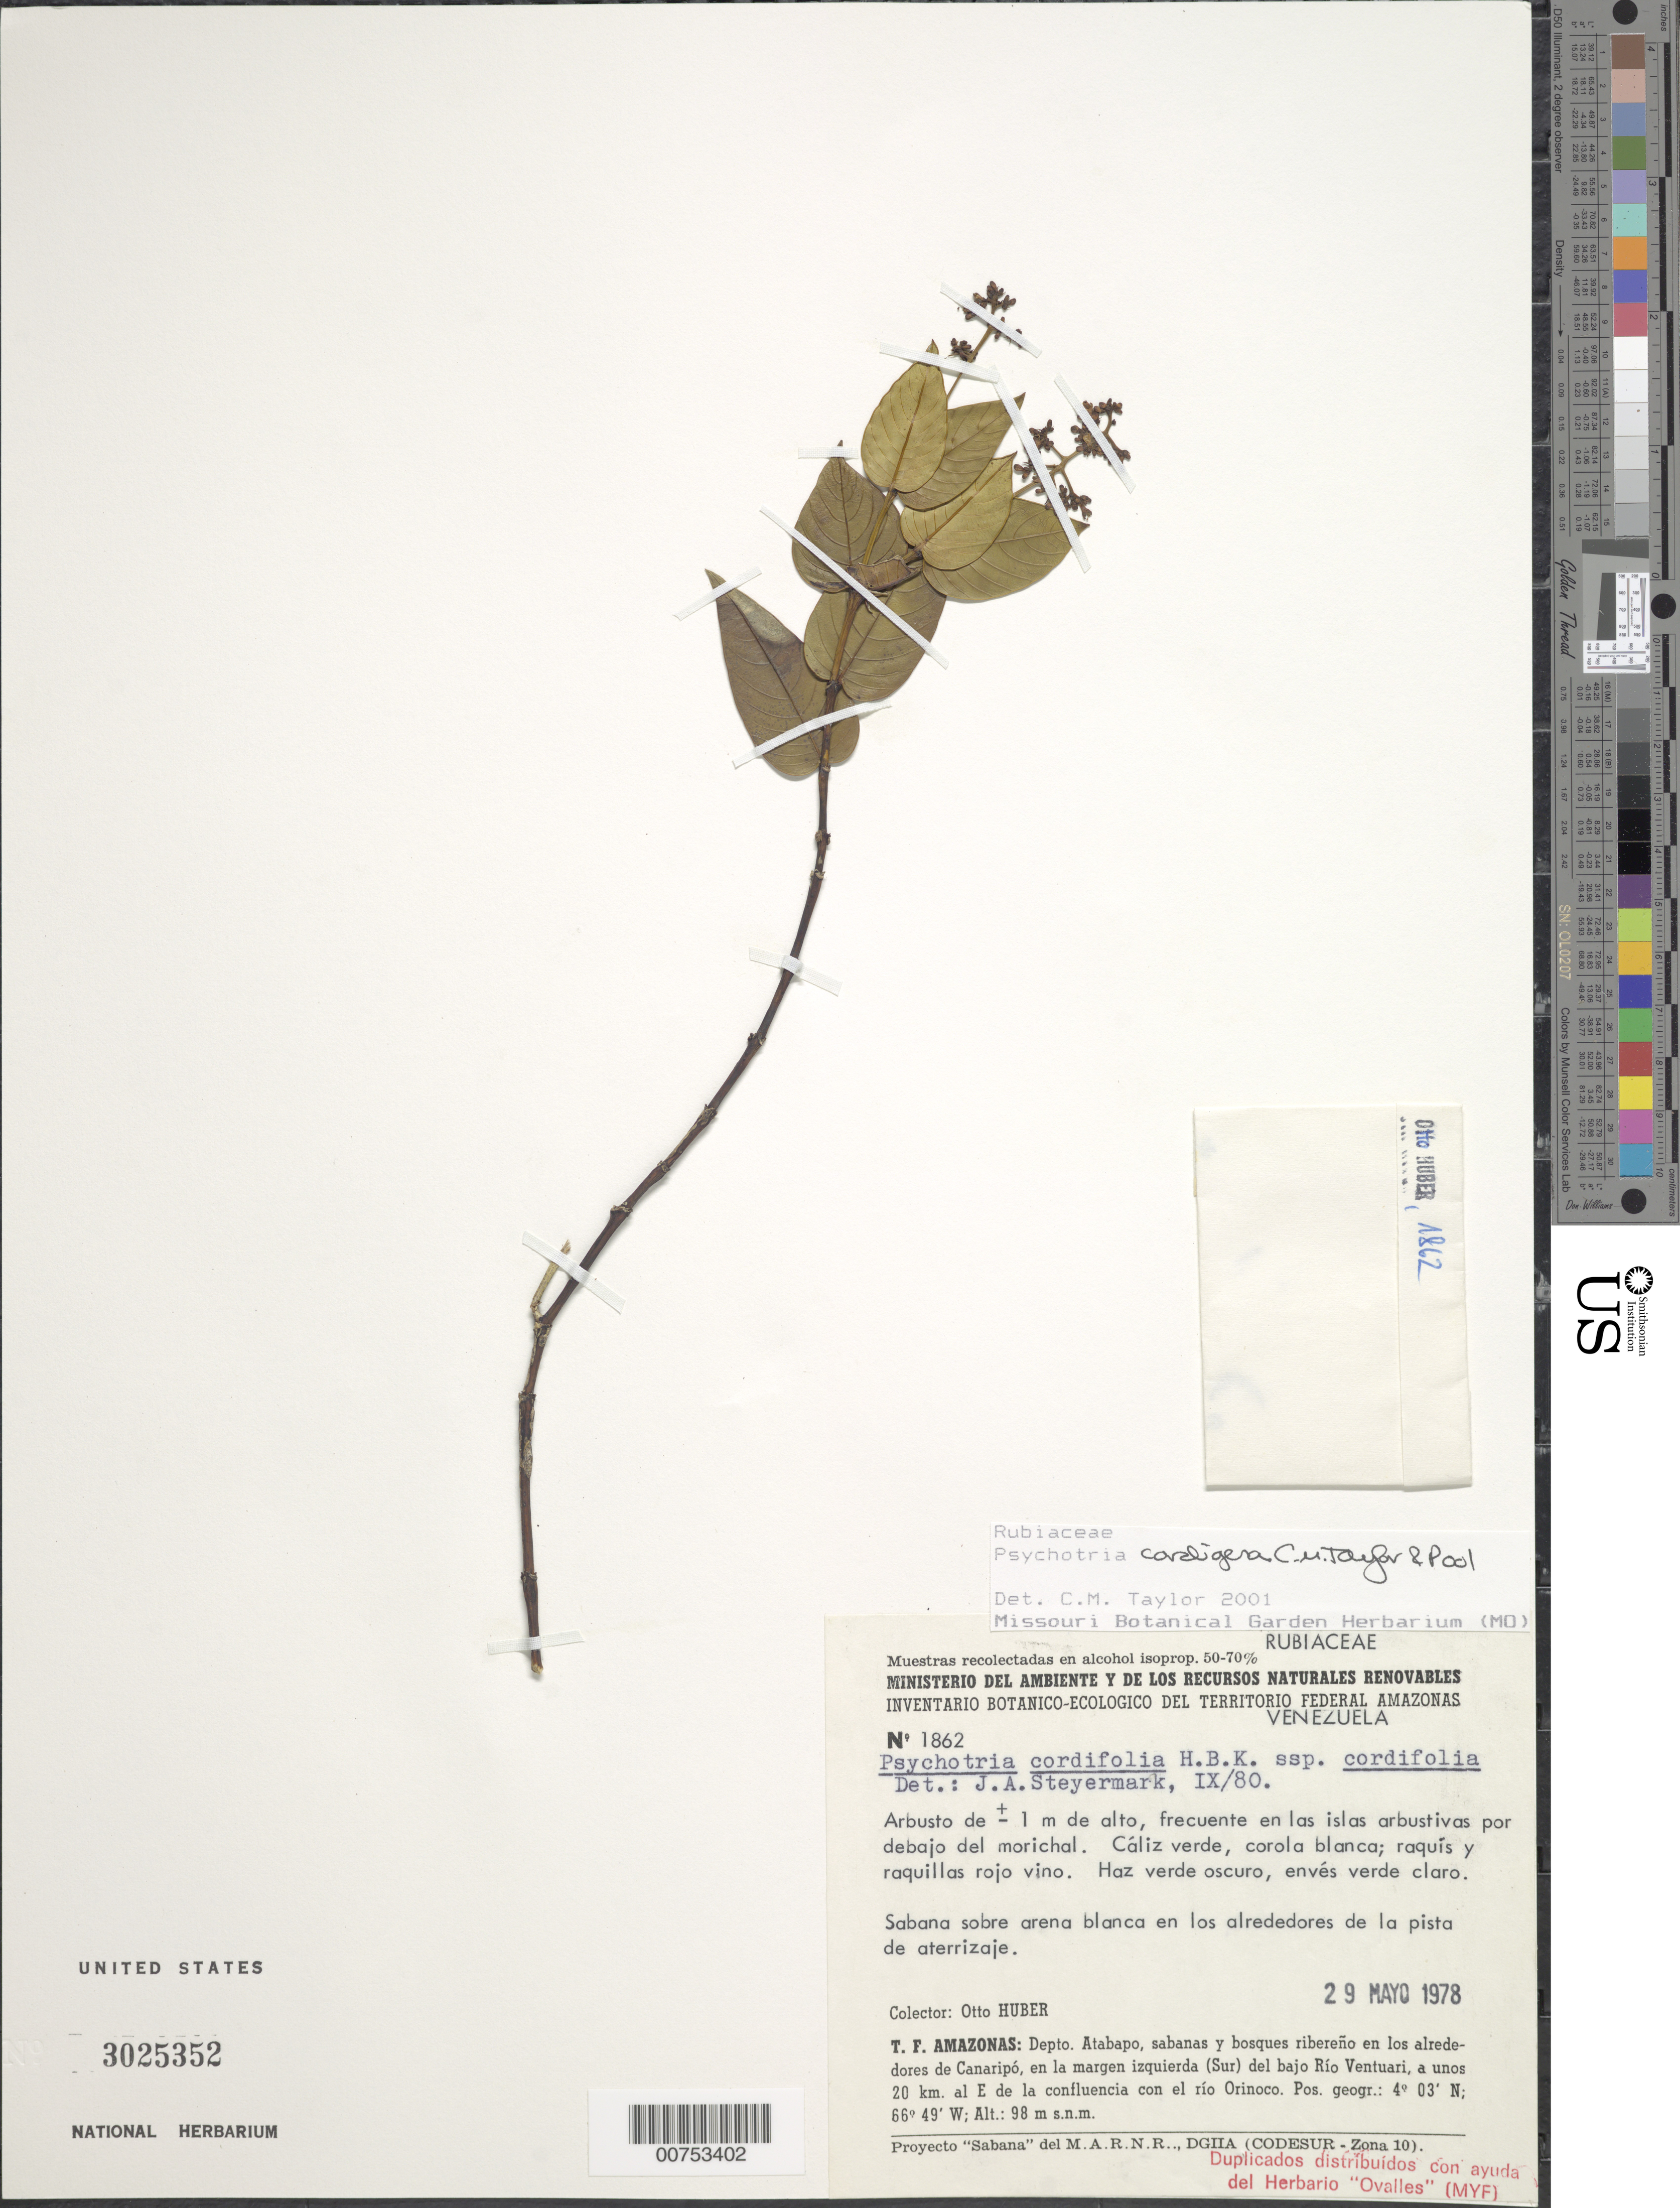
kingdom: Plantae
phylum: Tracheophyta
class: Magnoliopsida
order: Gentianales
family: Rubiaceae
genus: Psychotria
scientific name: Psychotria cornigera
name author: Benth.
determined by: Taylor, Charlotte M.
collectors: O. Huber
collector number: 1862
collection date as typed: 29-May-78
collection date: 1978-05-29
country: Venezuela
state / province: Amazonas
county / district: Atabapo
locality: Canaripó, S del Bajo Río Ventuari, 20 km E de la confluencia con el Río Orinoco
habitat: Sabana sobre arena blanca en los alrededores de la pista de aterrizaje; en las islas arbustivas por debajo del morichal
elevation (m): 98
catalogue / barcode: US 3025352